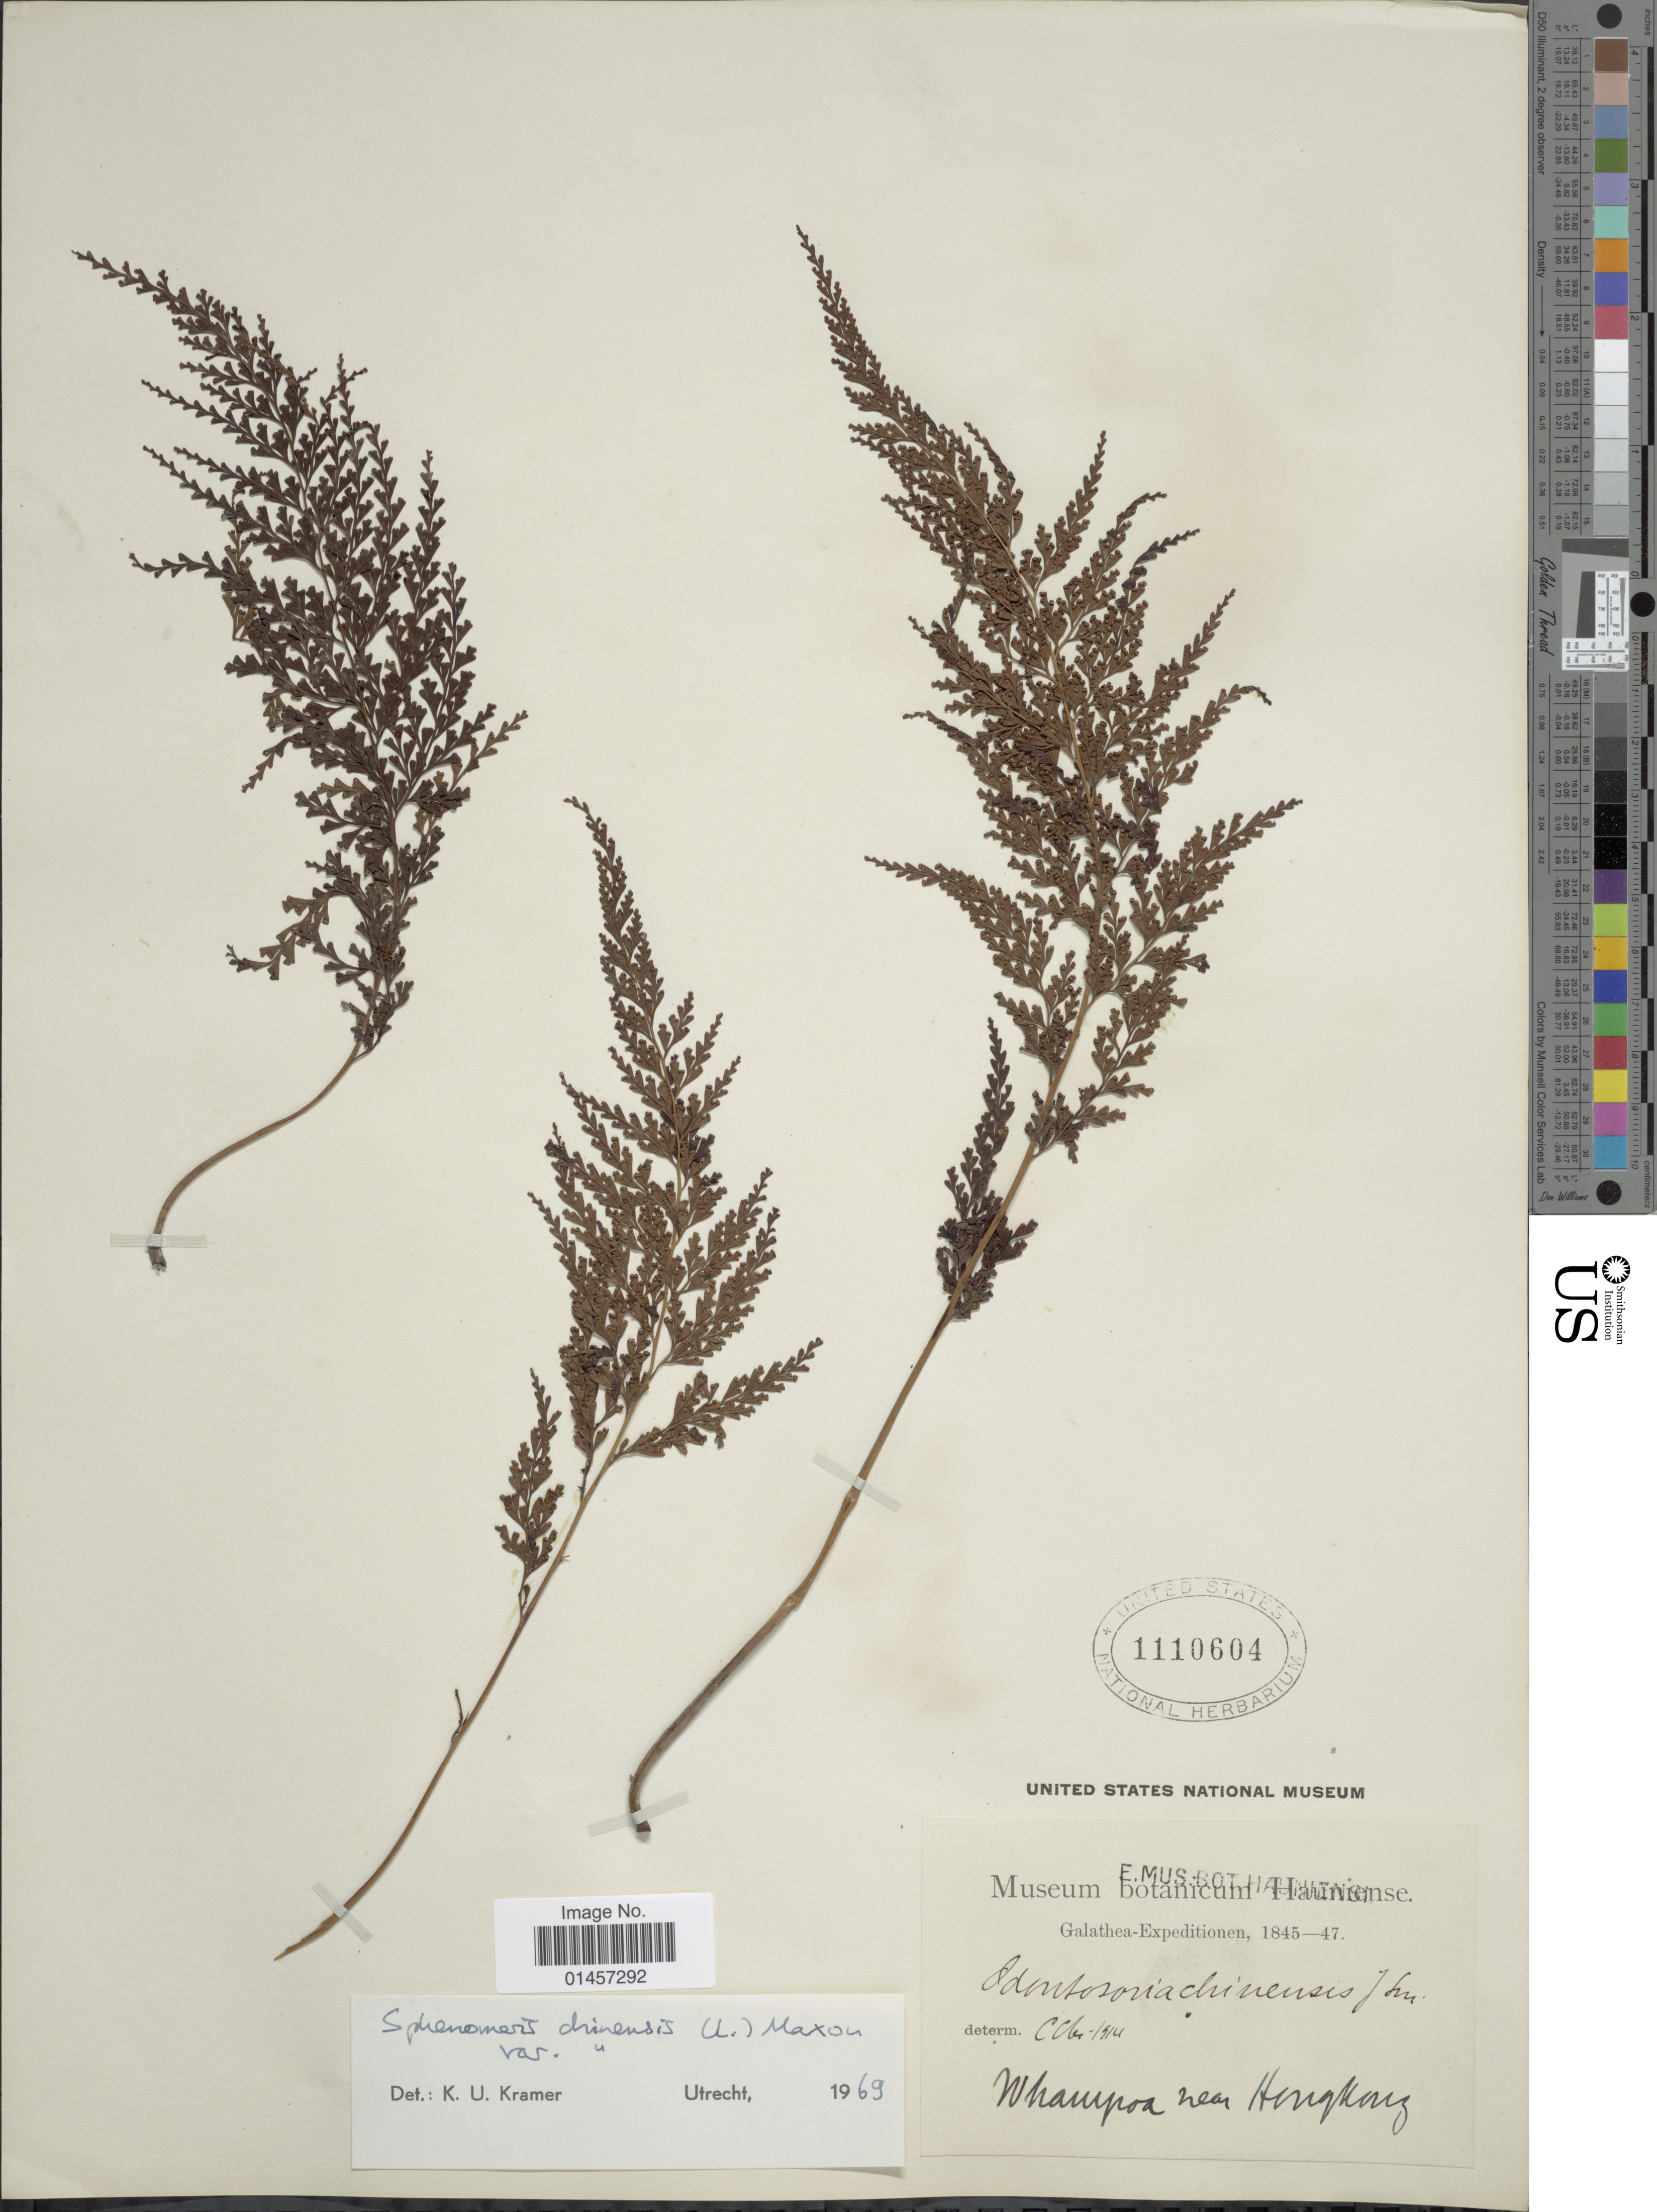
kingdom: Plantae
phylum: Tracheophyta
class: Polypodiopsida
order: Polypodiales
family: Lindsaeaceae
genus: Sphenomeris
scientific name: Sphenomeris chinensis var. chinensis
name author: (L.) Maxon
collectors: Galathea Expedition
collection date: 1845/1847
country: China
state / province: Hong Kong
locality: Wahmpoa near Hongkong [interpreted]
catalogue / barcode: US 1110604